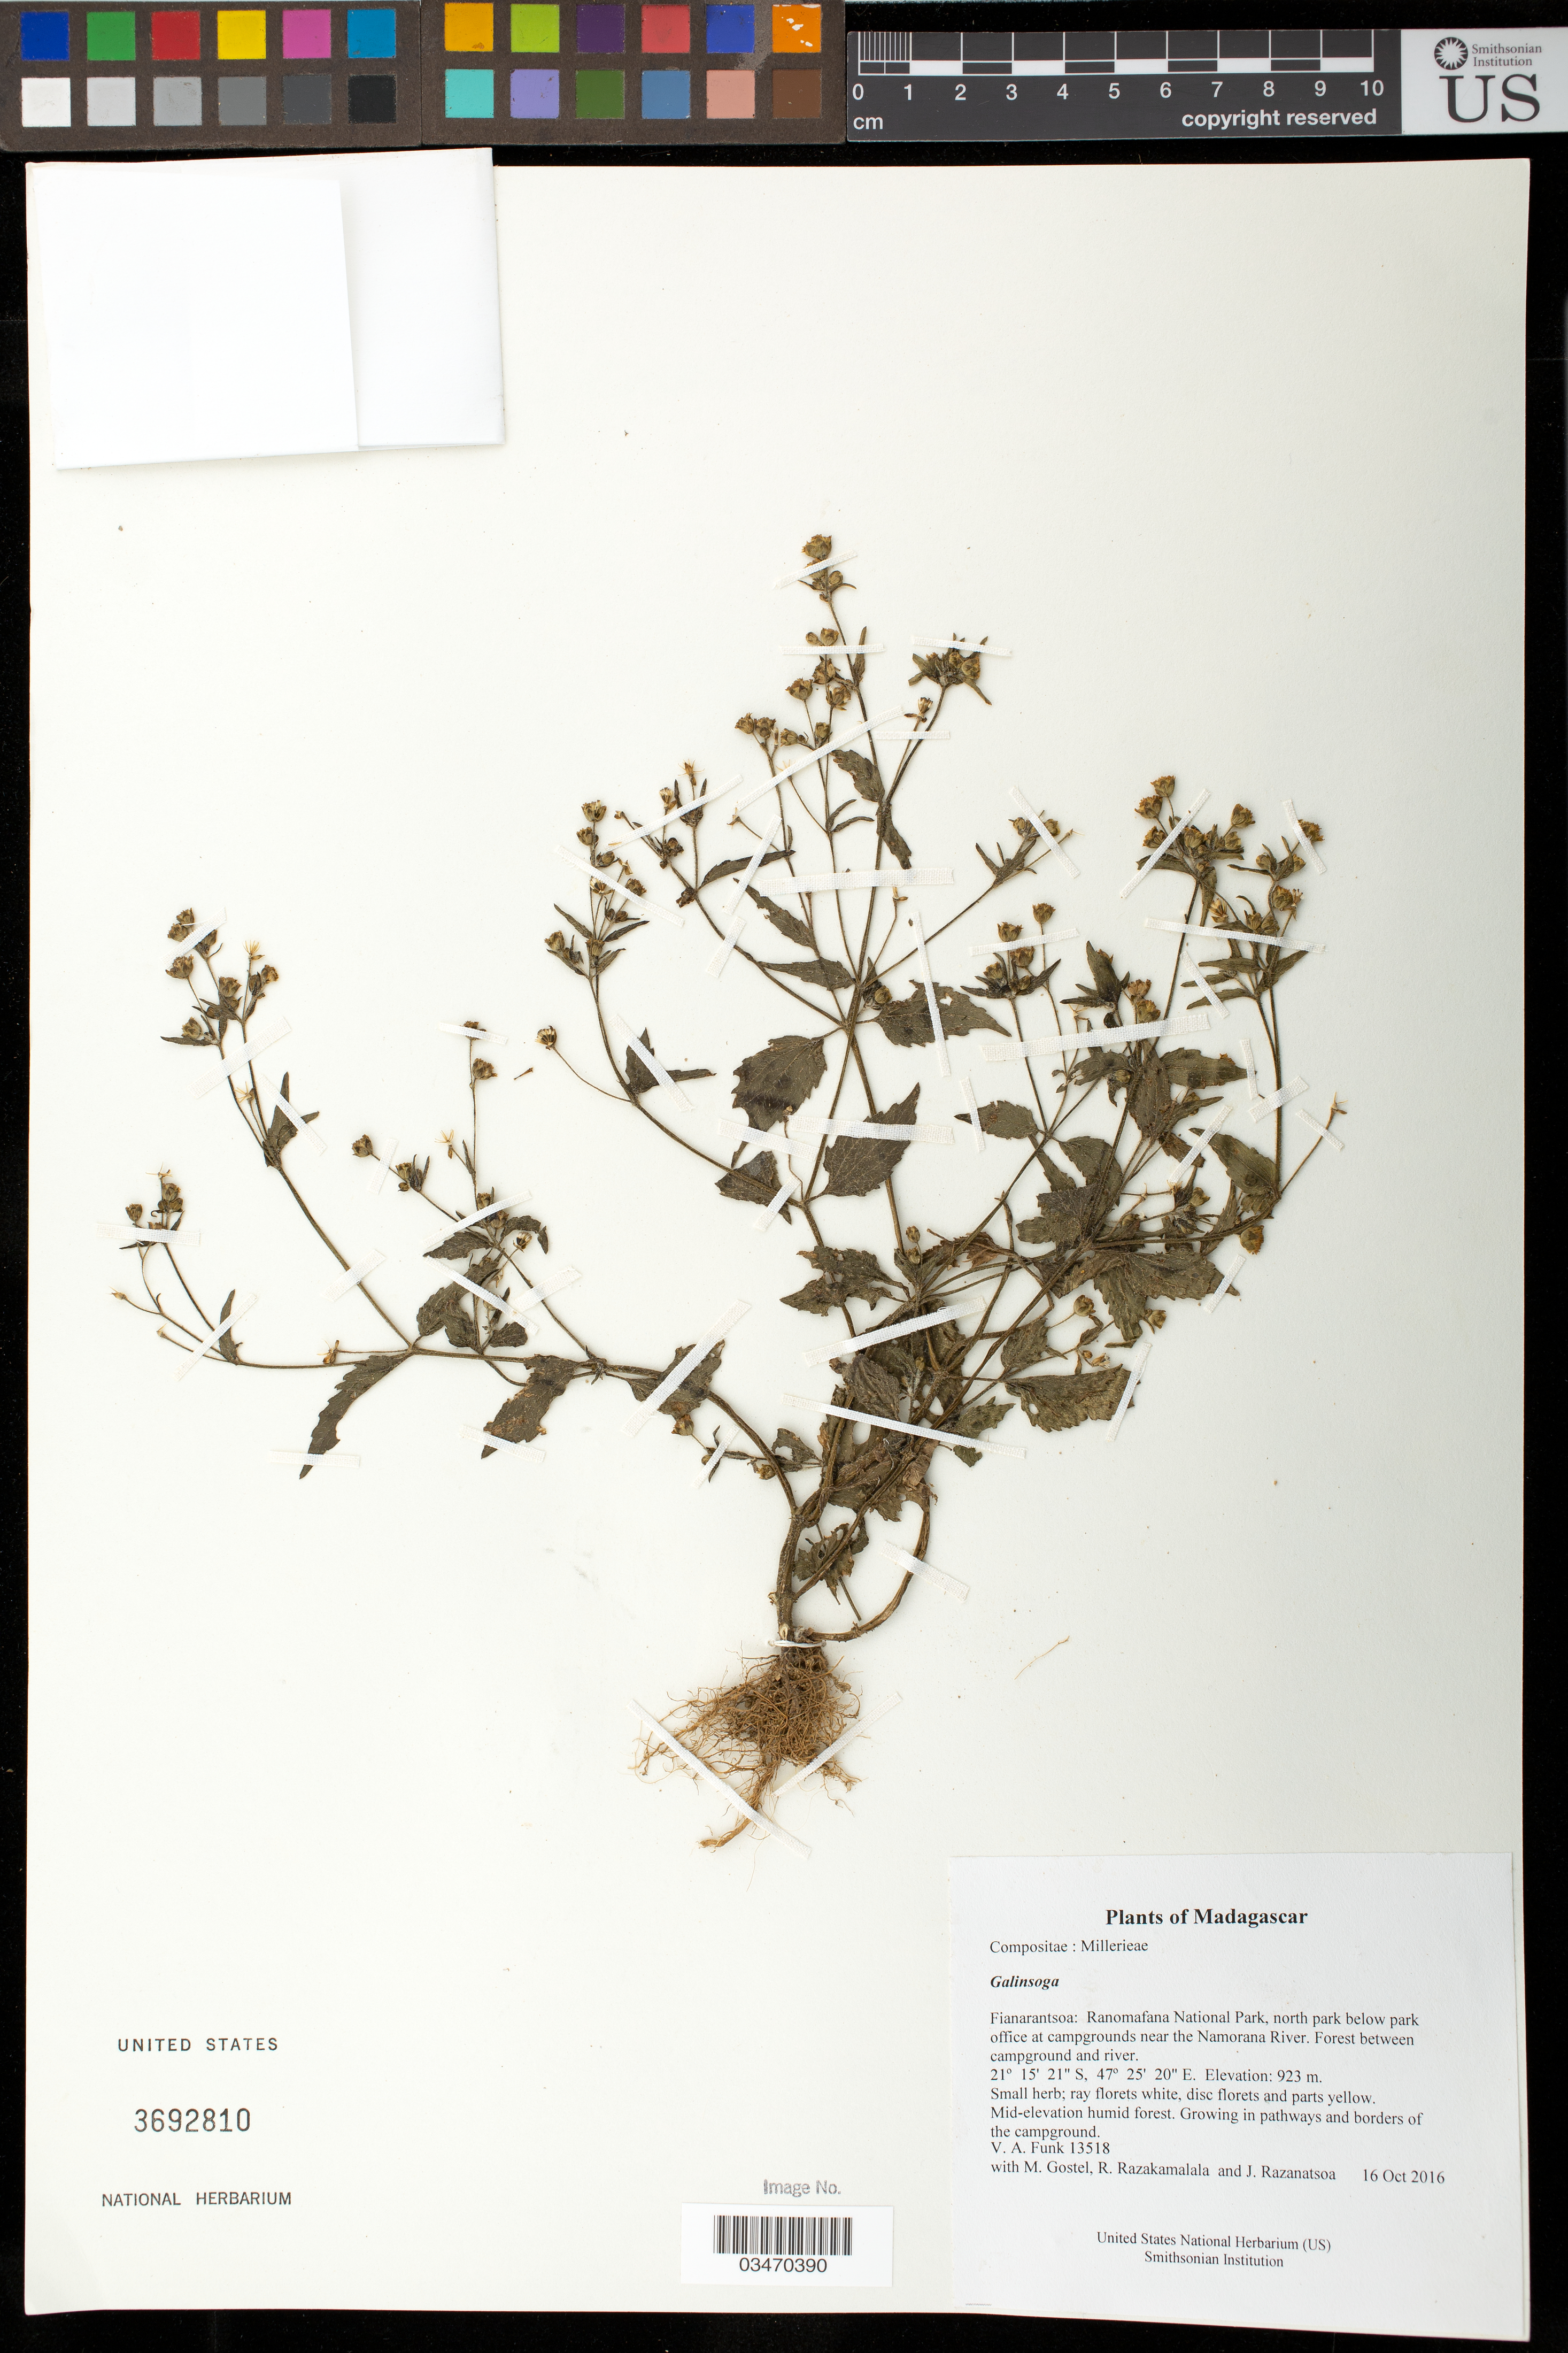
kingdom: Plantae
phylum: Tracheophyta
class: Magnoliopsida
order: Asterales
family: Asteraceae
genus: Galinsoga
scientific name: Galinsoga sp.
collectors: M. R. Gostel, R. Razakamalala & J. Razanatsoa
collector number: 13518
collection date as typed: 16 Oct 2016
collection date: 2016-10-16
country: Madagascar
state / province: Vatovavy Fitovinany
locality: Ranomafana National Park, north park below park office at campgrounds near the Namorana River. Forest between campground and river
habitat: Mid-elevation humid forest. Growing in pathways and borders of the campground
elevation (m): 923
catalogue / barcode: US 3692810